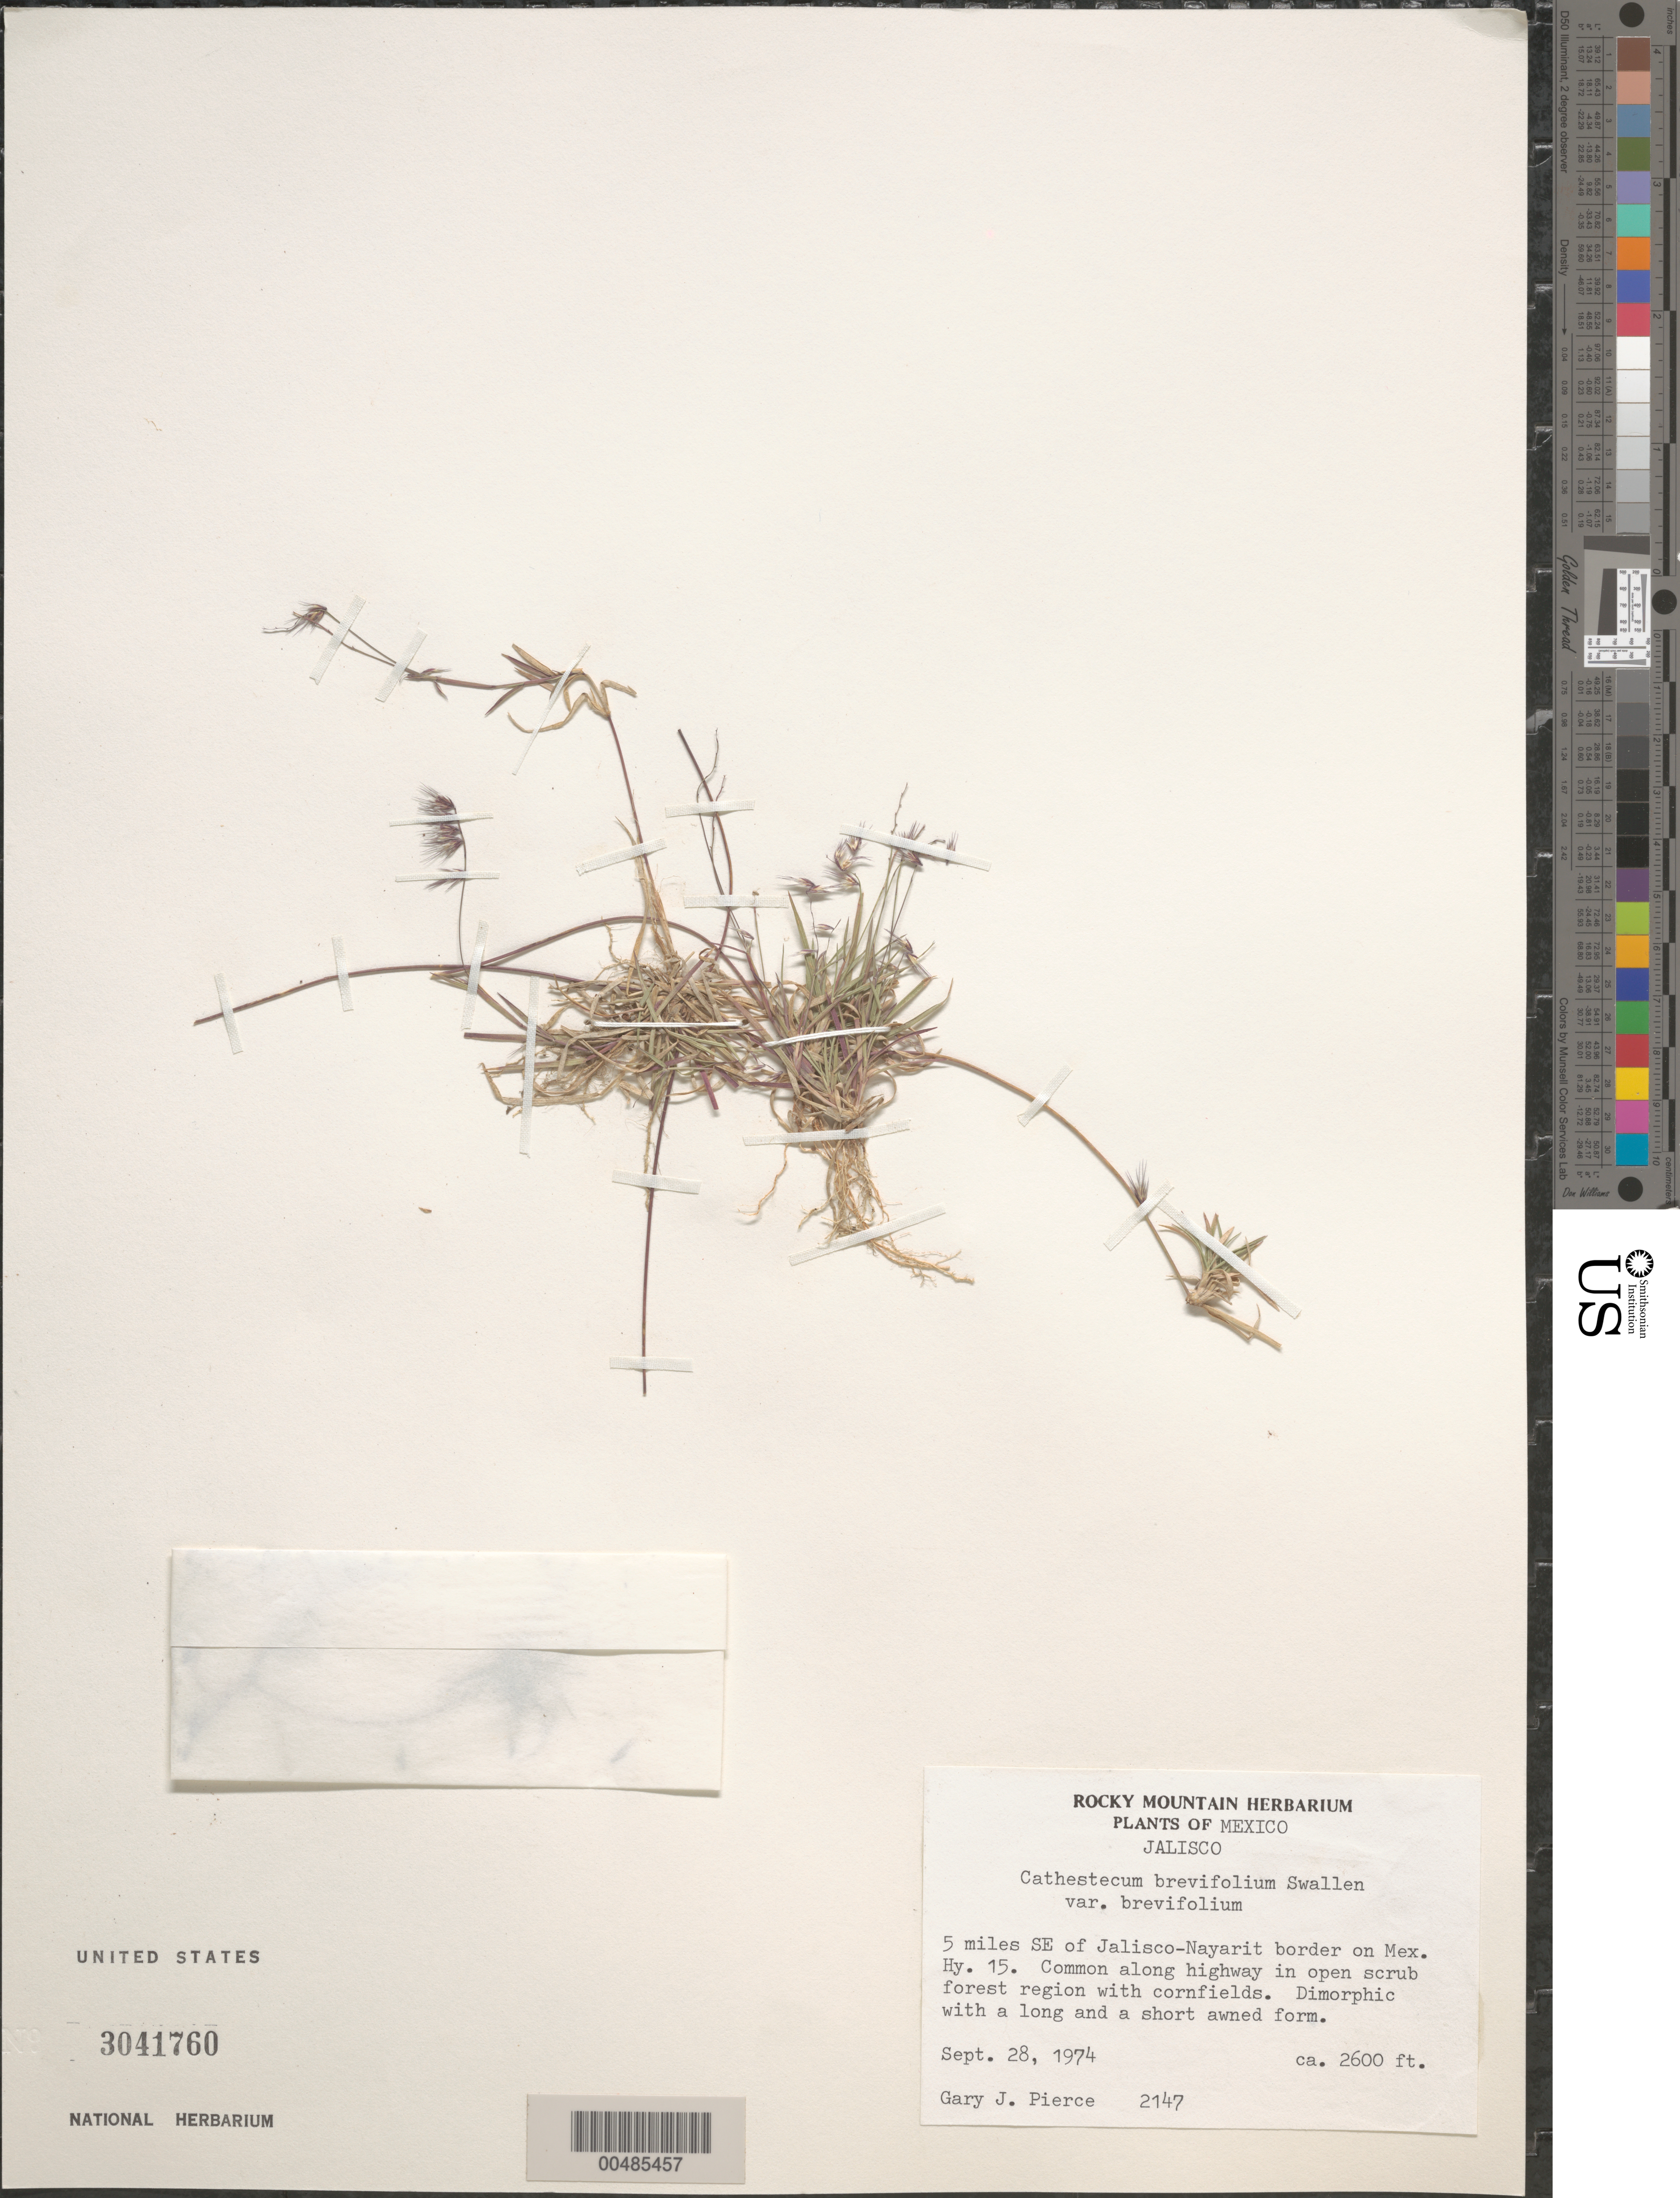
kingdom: Plantae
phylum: Tracheophyta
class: Liliopsida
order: Poales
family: Poaceae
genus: Cathestecum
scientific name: Cathestecum brevifolium var. brevifolium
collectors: G. Pierce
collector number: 2147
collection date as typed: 28 Sep 1974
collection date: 1974-09-28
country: Mexico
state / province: Jalisco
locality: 5 mi SE of Jalisco-Nayarit border on Mex Hwy 15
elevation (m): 792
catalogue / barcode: US 3041760